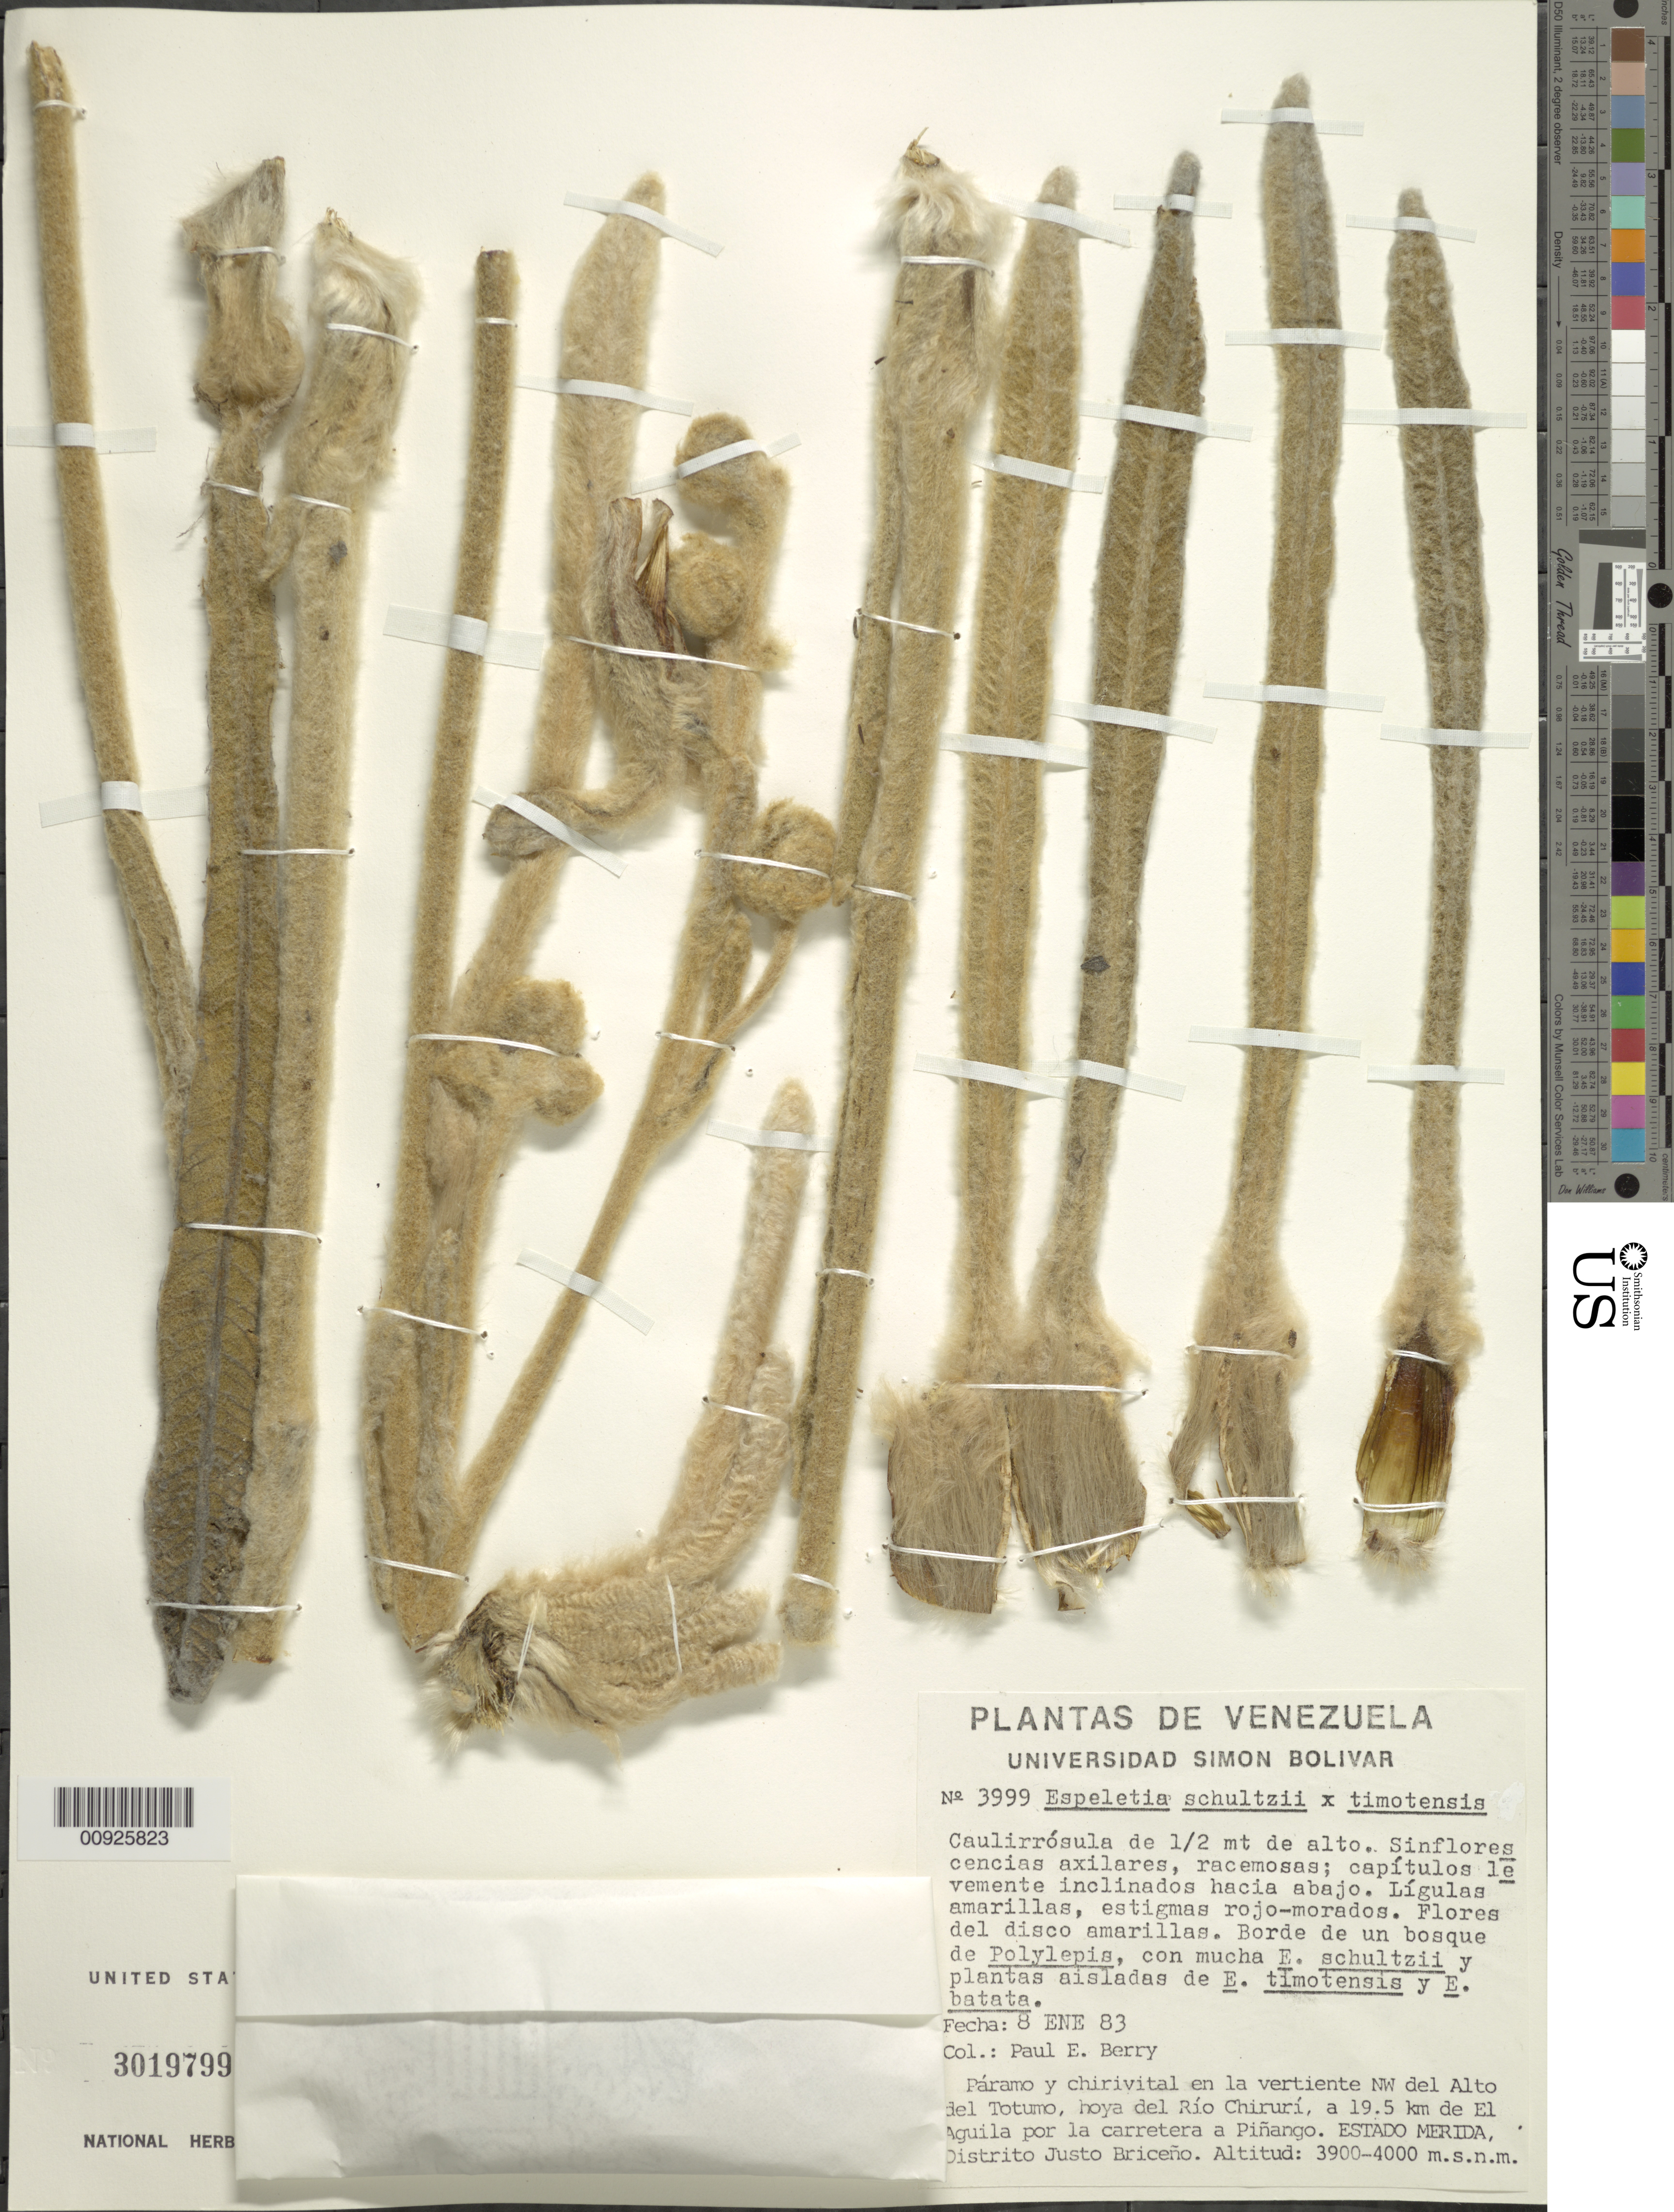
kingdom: Plantae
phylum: Tracheophyta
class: Magnoliopsida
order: Asterales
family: Asteraceae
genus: Espeletia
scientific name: Espeletia schultzii x E. timotensis Cuatrec.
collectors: P. E. Berry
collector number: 3999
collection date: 1983-01-08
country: Venezuela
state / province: Mérida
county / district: Justo Briceño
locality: Páramo y chirivital en la vertiente NW del Alto del Totumo, hoya del Río Chirurí, a 19.5 km de el Aguila por la carretera a Piñango.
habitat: Borde de un bosque de Polylepis, con mucha E. schultzii y plantas aisladas de E. timotensis y E. batata.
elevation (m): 3900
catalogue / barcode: US 3019799